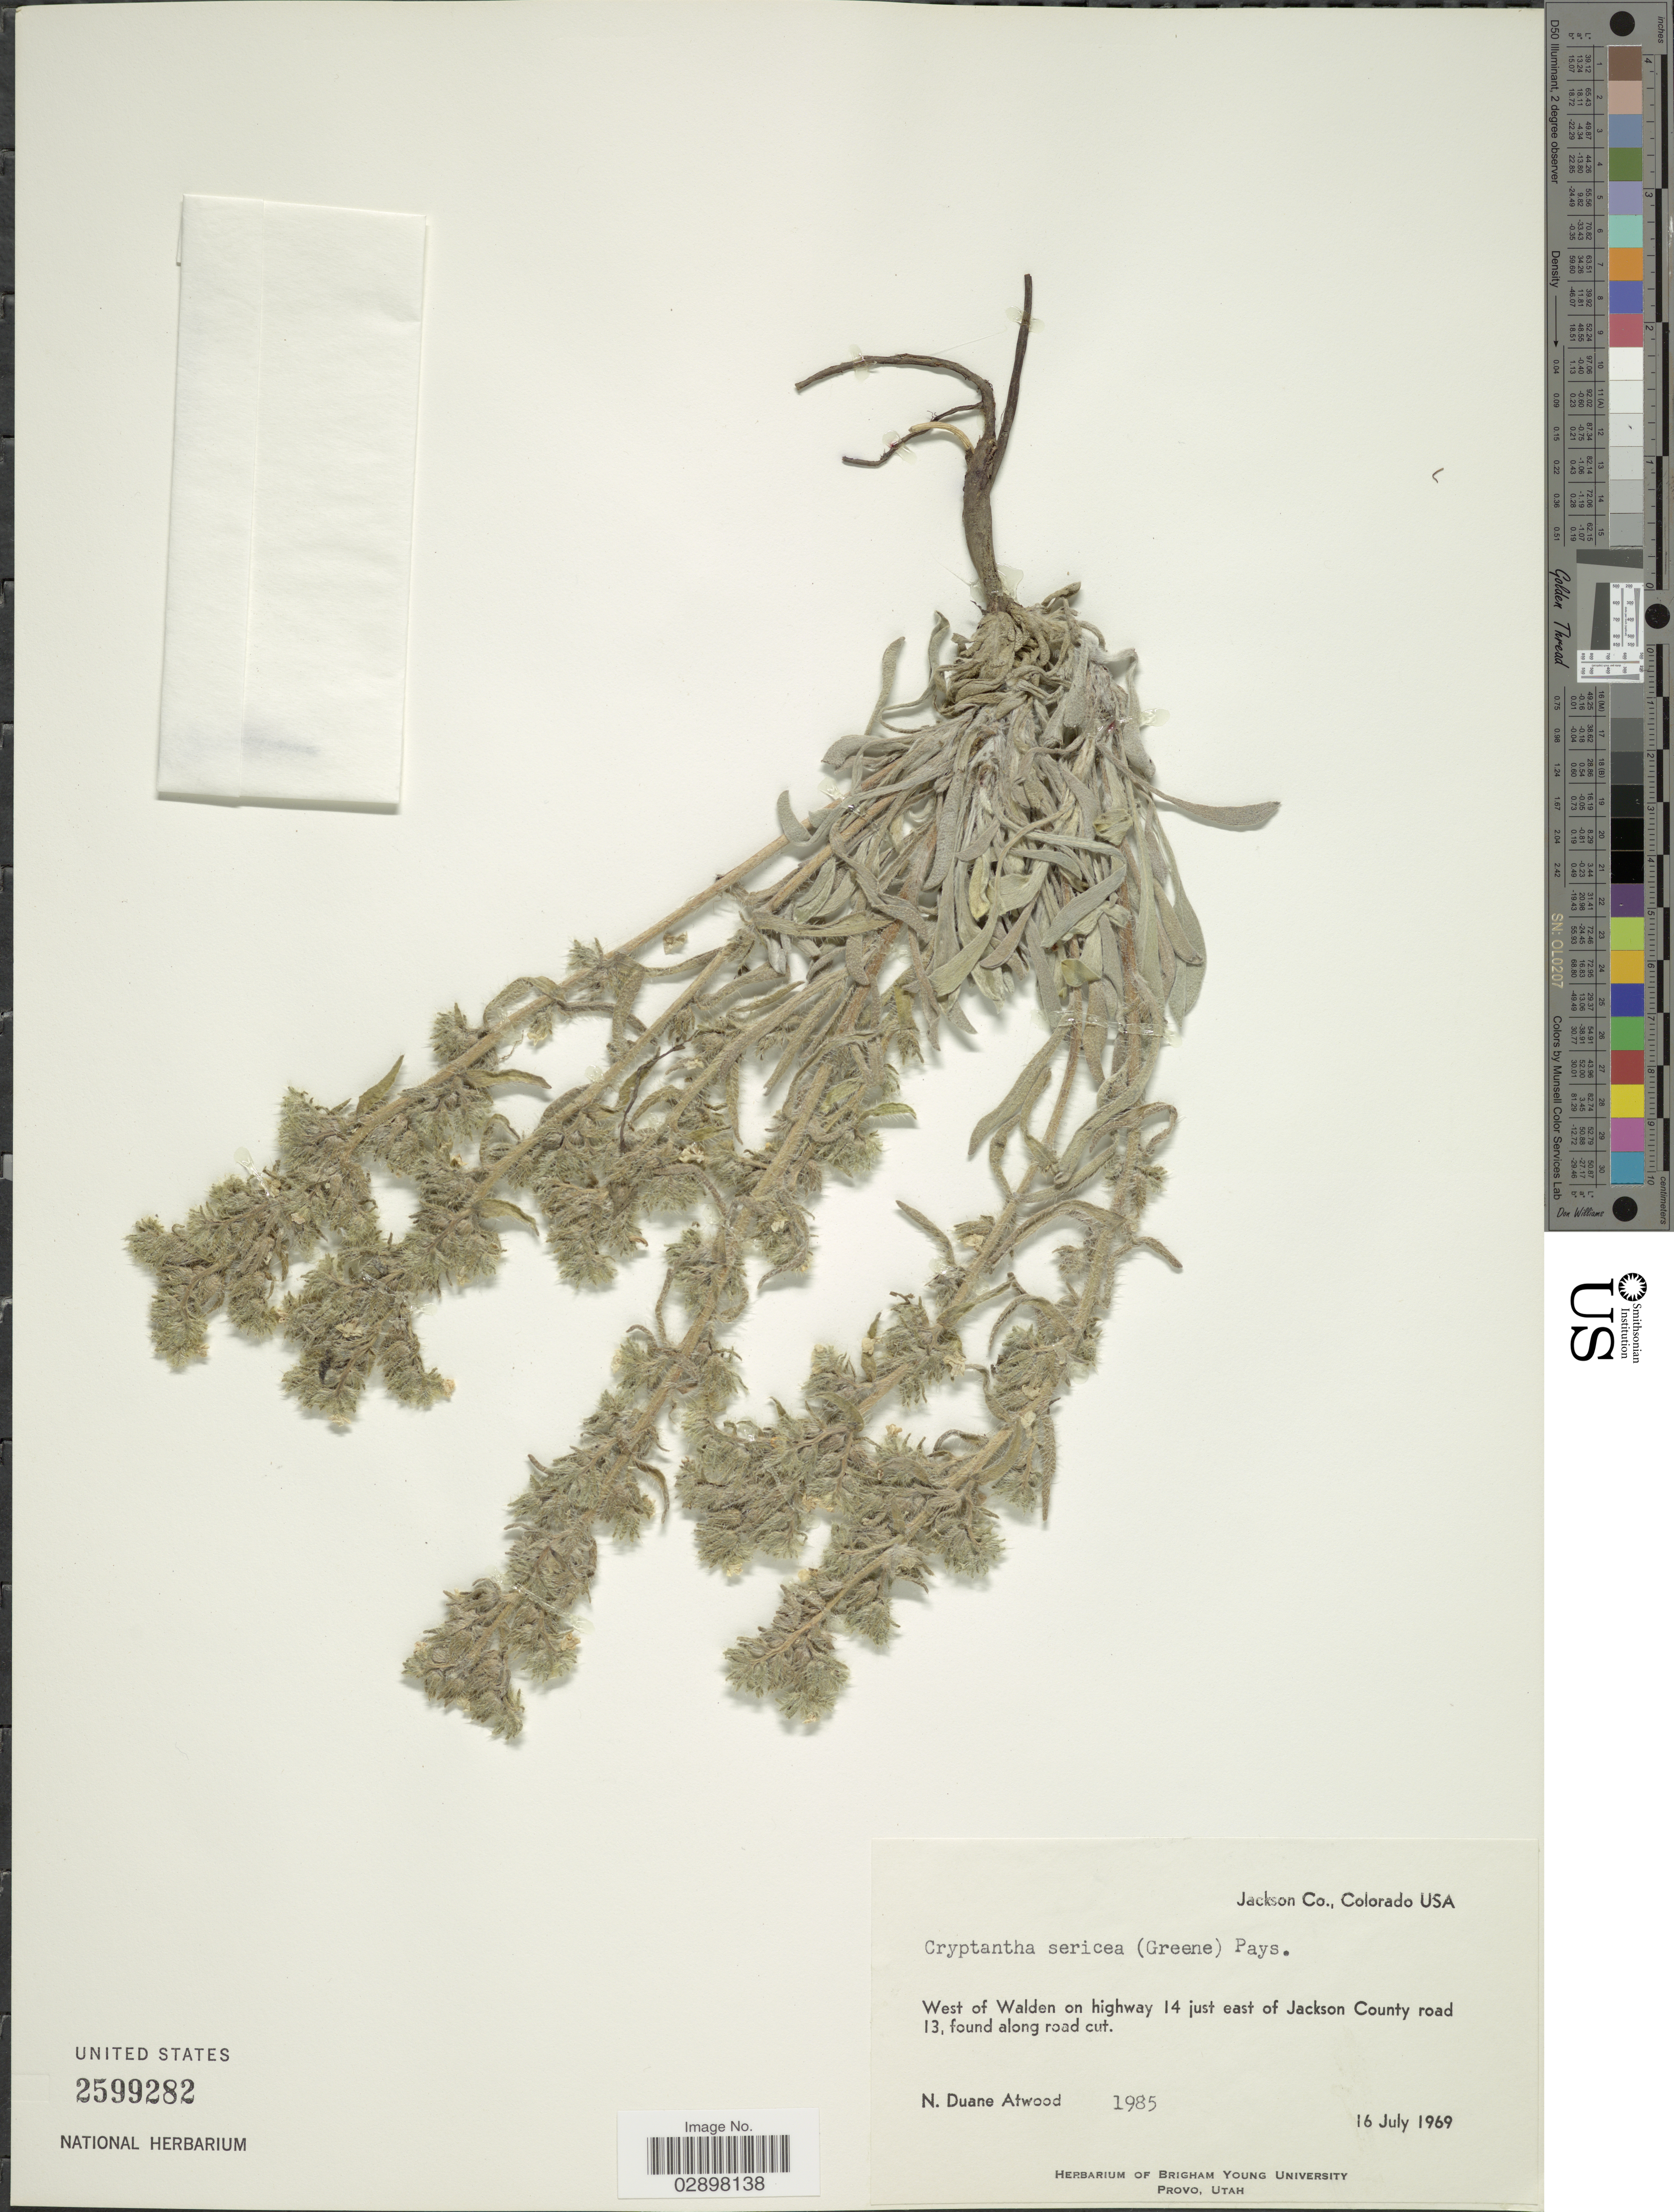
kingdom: Plantae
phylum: Tracheophyta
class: Magnoliopsida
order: Boraginales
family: Boraginaceae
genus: Cryptantha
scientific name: Cryptantha sericea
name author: (A. Gray) Payson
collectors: N. Atwood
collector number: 1985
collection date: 1969-07-16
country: United States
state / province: Colorado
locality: Jackson Co., West of Walden on highway 14 just east of Jackson County road 13.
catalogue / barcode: US 2599282